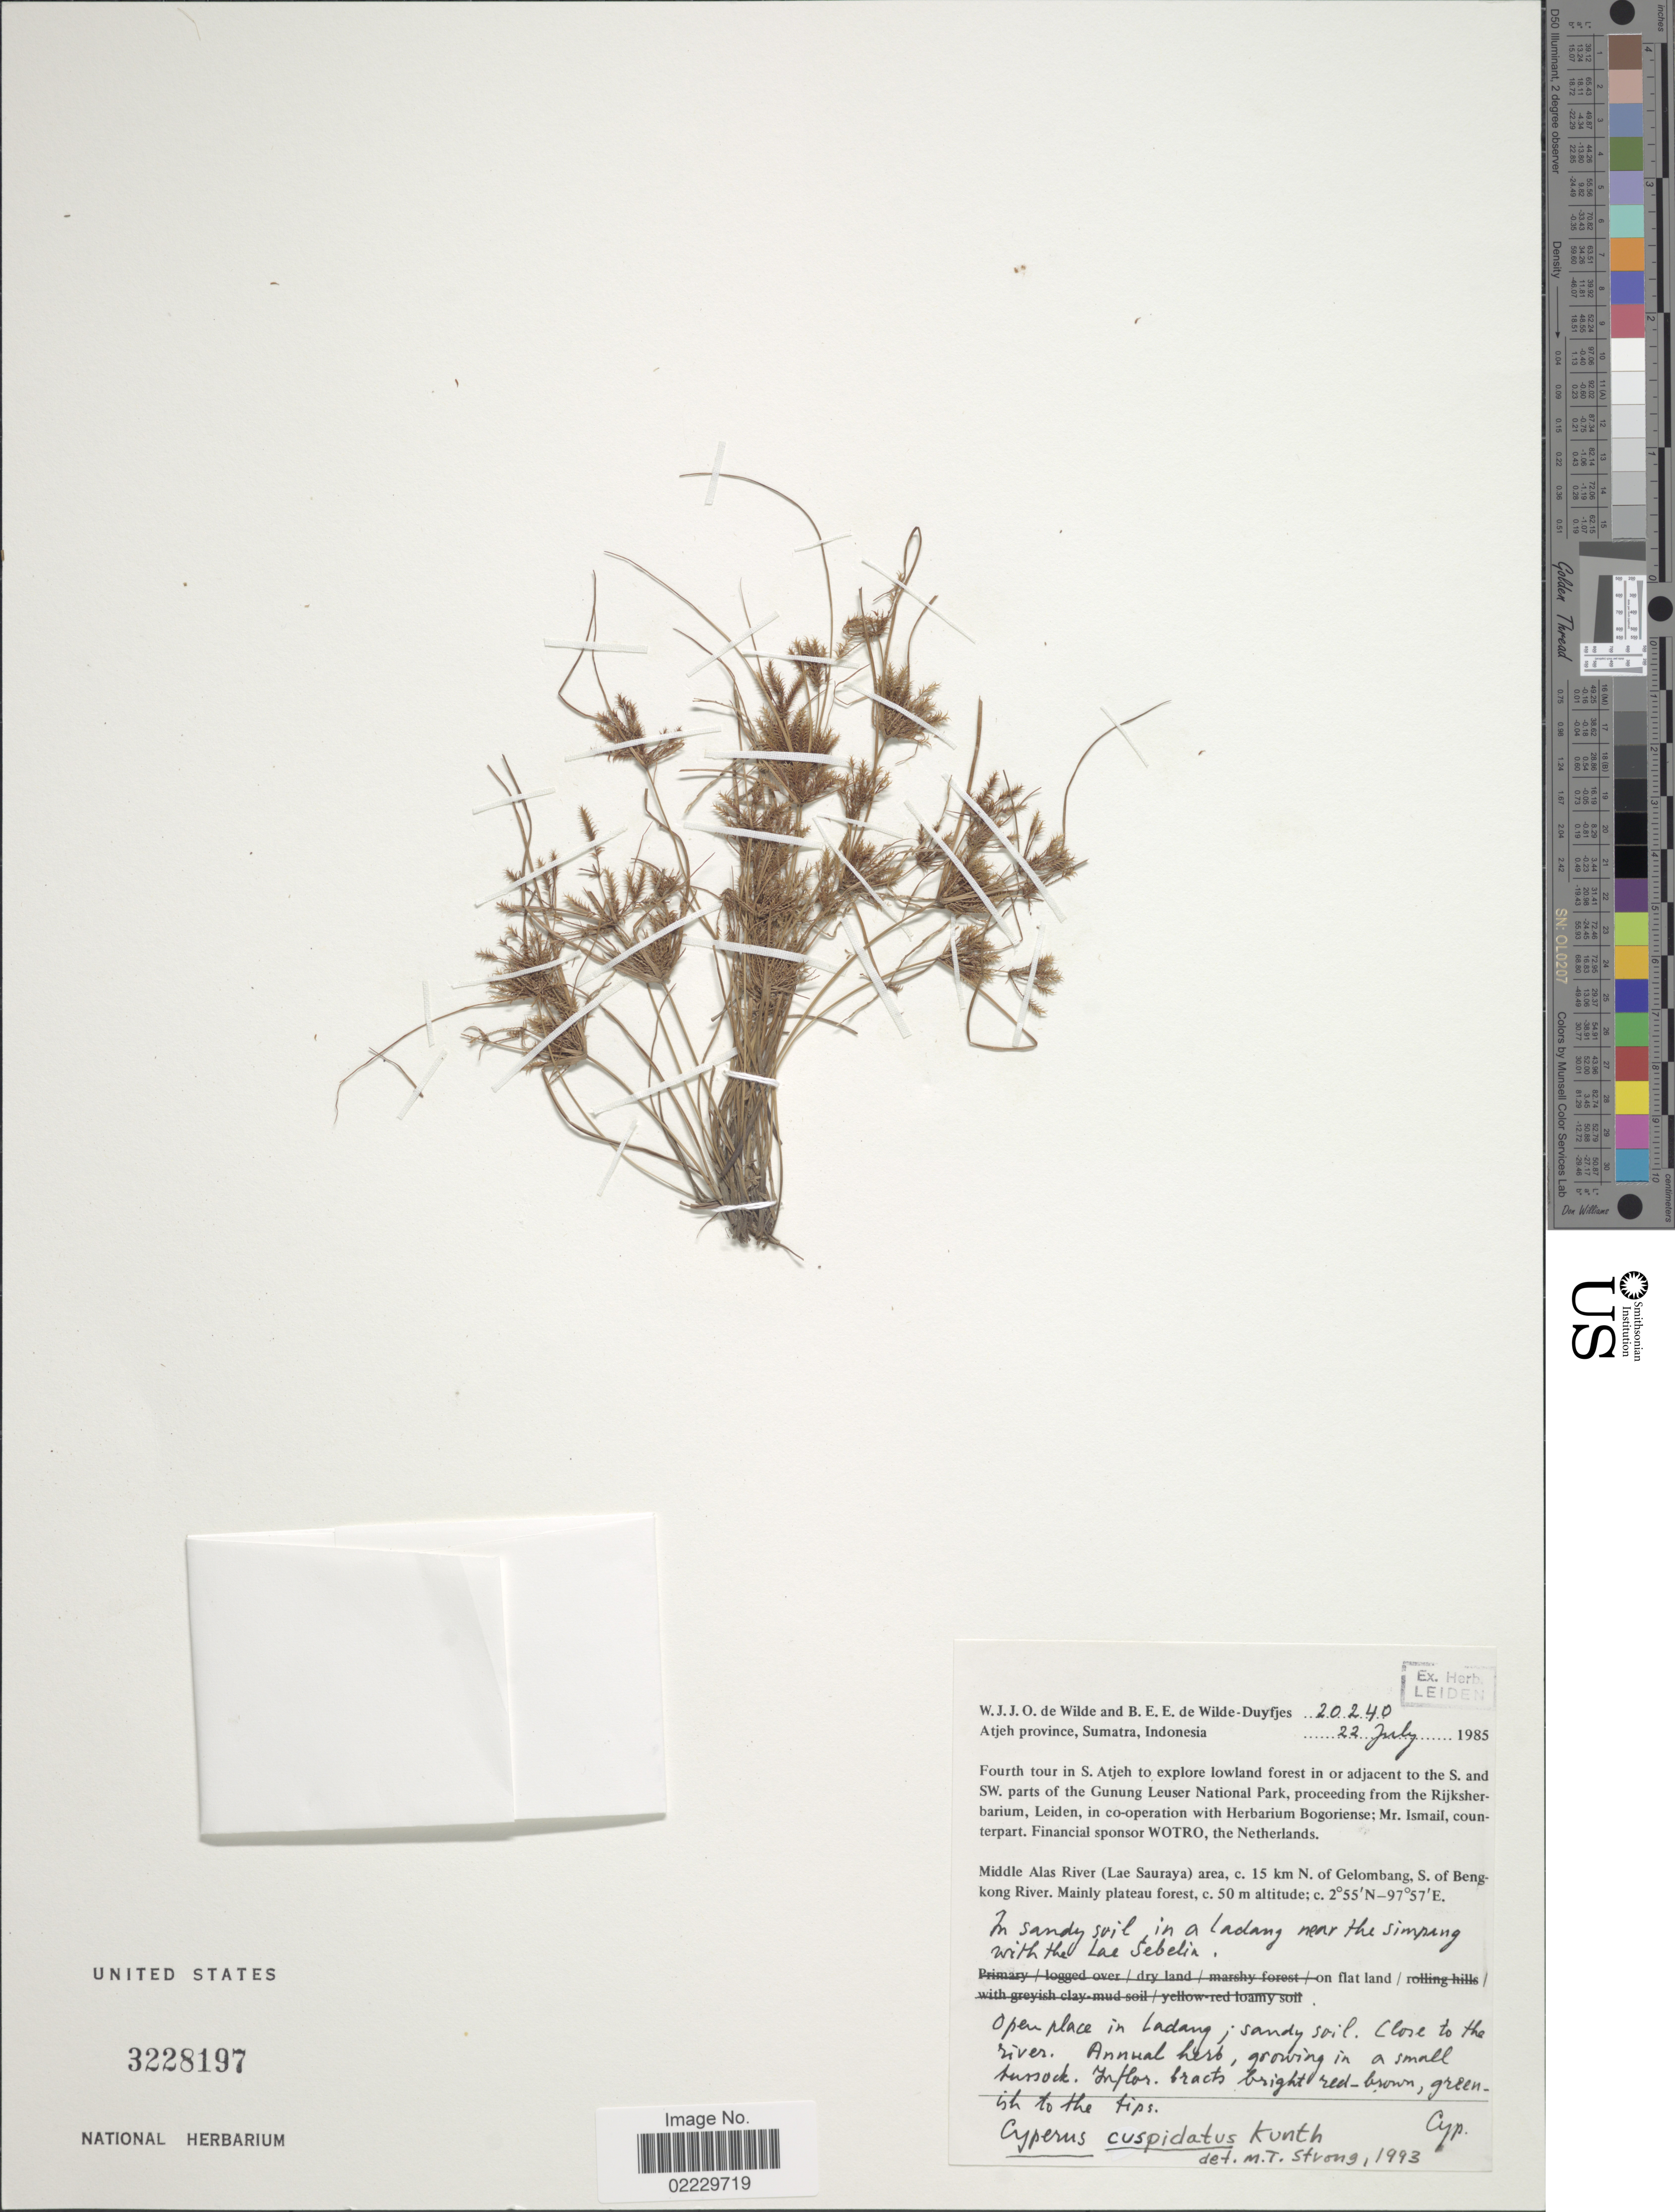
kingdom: Plantae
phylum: Tracheophyta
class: Liliopsida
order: Poales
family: Cyperaceae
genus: Cyperus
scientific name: Cyperus cuspidatus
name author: Kunth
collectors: W. J. de Wilde & B. E. de Wilde-Duyfjes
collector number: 20240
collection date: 1985-07-22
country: Indonesia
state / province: Sumatra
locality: Atjeh province, Middle Alas River ( Lae Sauraya) area, c. 15 km N. of Gelombang, S. of Bengkong River.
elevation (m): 50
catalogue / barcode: US 3228197